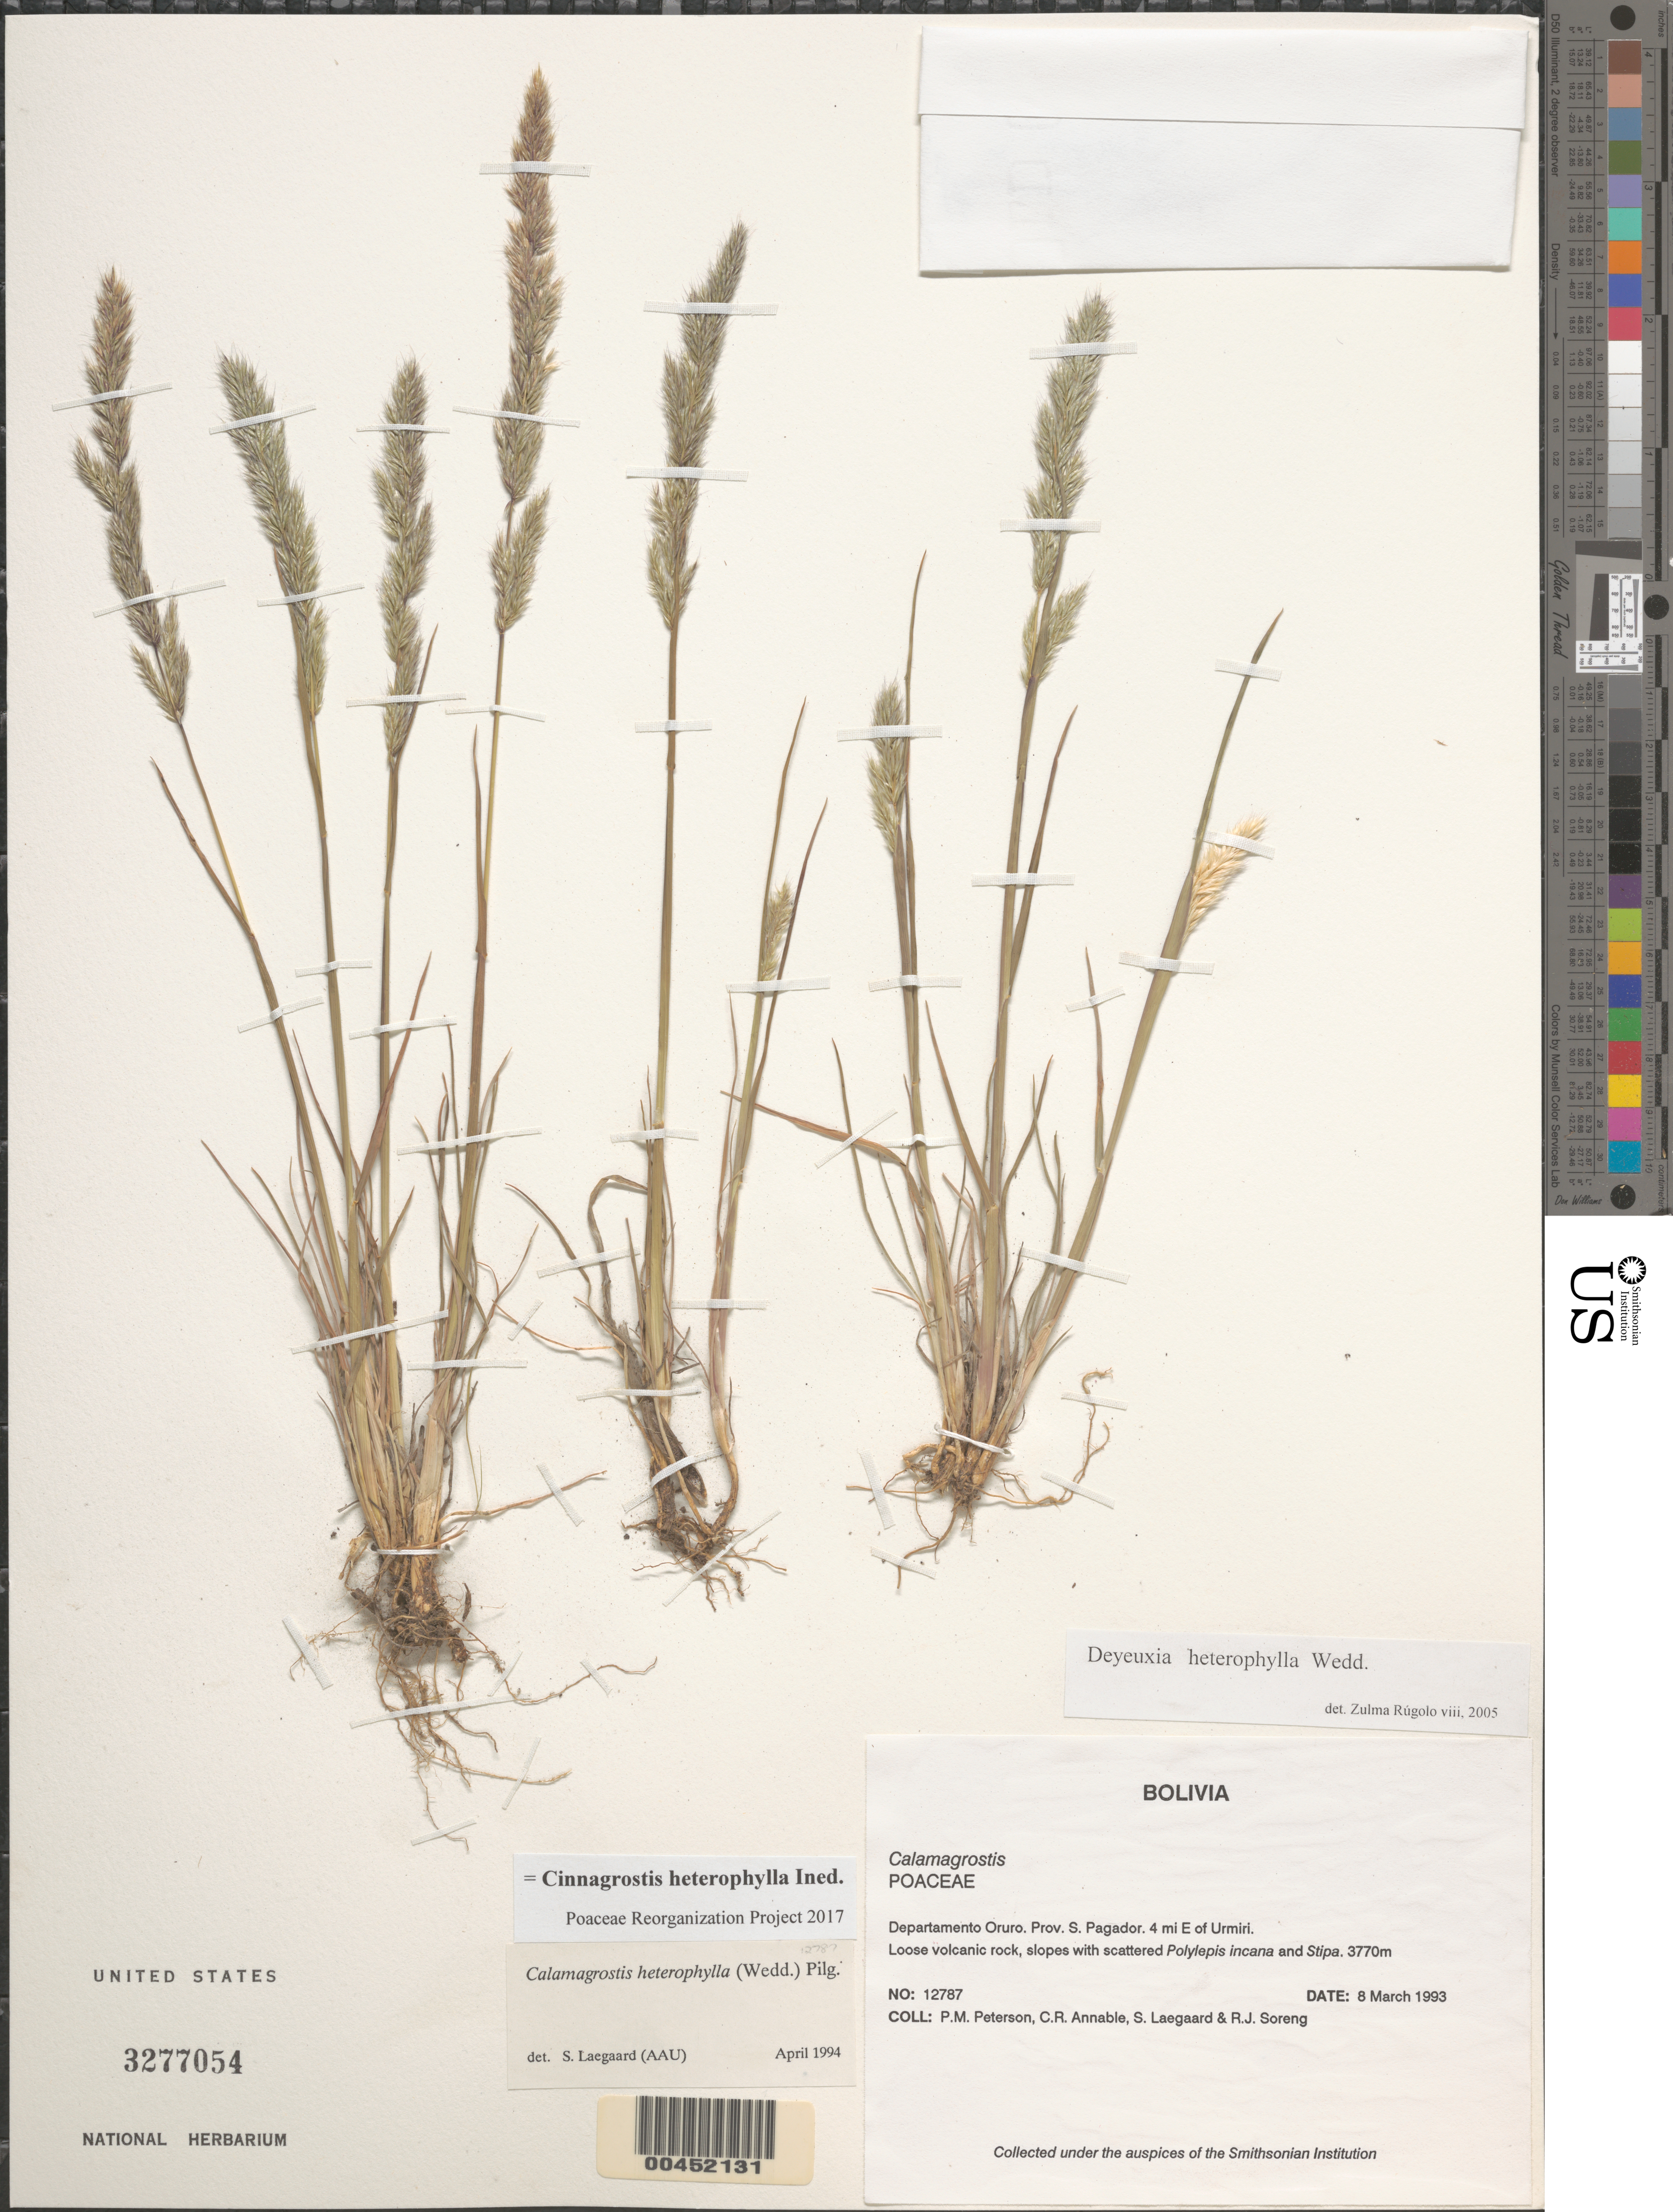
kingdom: Plantae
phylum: Tracheophyta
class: Liliopsida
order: Poales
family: Poaceae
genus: Cinnagrostis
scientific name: Cinnagrostis heterophylla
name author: (Wedd.) P.M. Peterson et al.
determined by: Poaceae Reorganization Project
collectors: P. M. Peterson, C. R. Annable, S. Lægaard & R. J. Soreng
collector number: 12787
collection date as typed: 08 Mar 1993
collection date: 1993-03-08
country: Bolivia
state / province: Oruro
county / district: Sebastián Pagador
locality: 4 mi E of Urmiri.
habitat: Loose volcanic rock, slopes with scattered Polylepis incana and Stipa.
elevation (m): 3770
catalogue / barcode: US 3277053